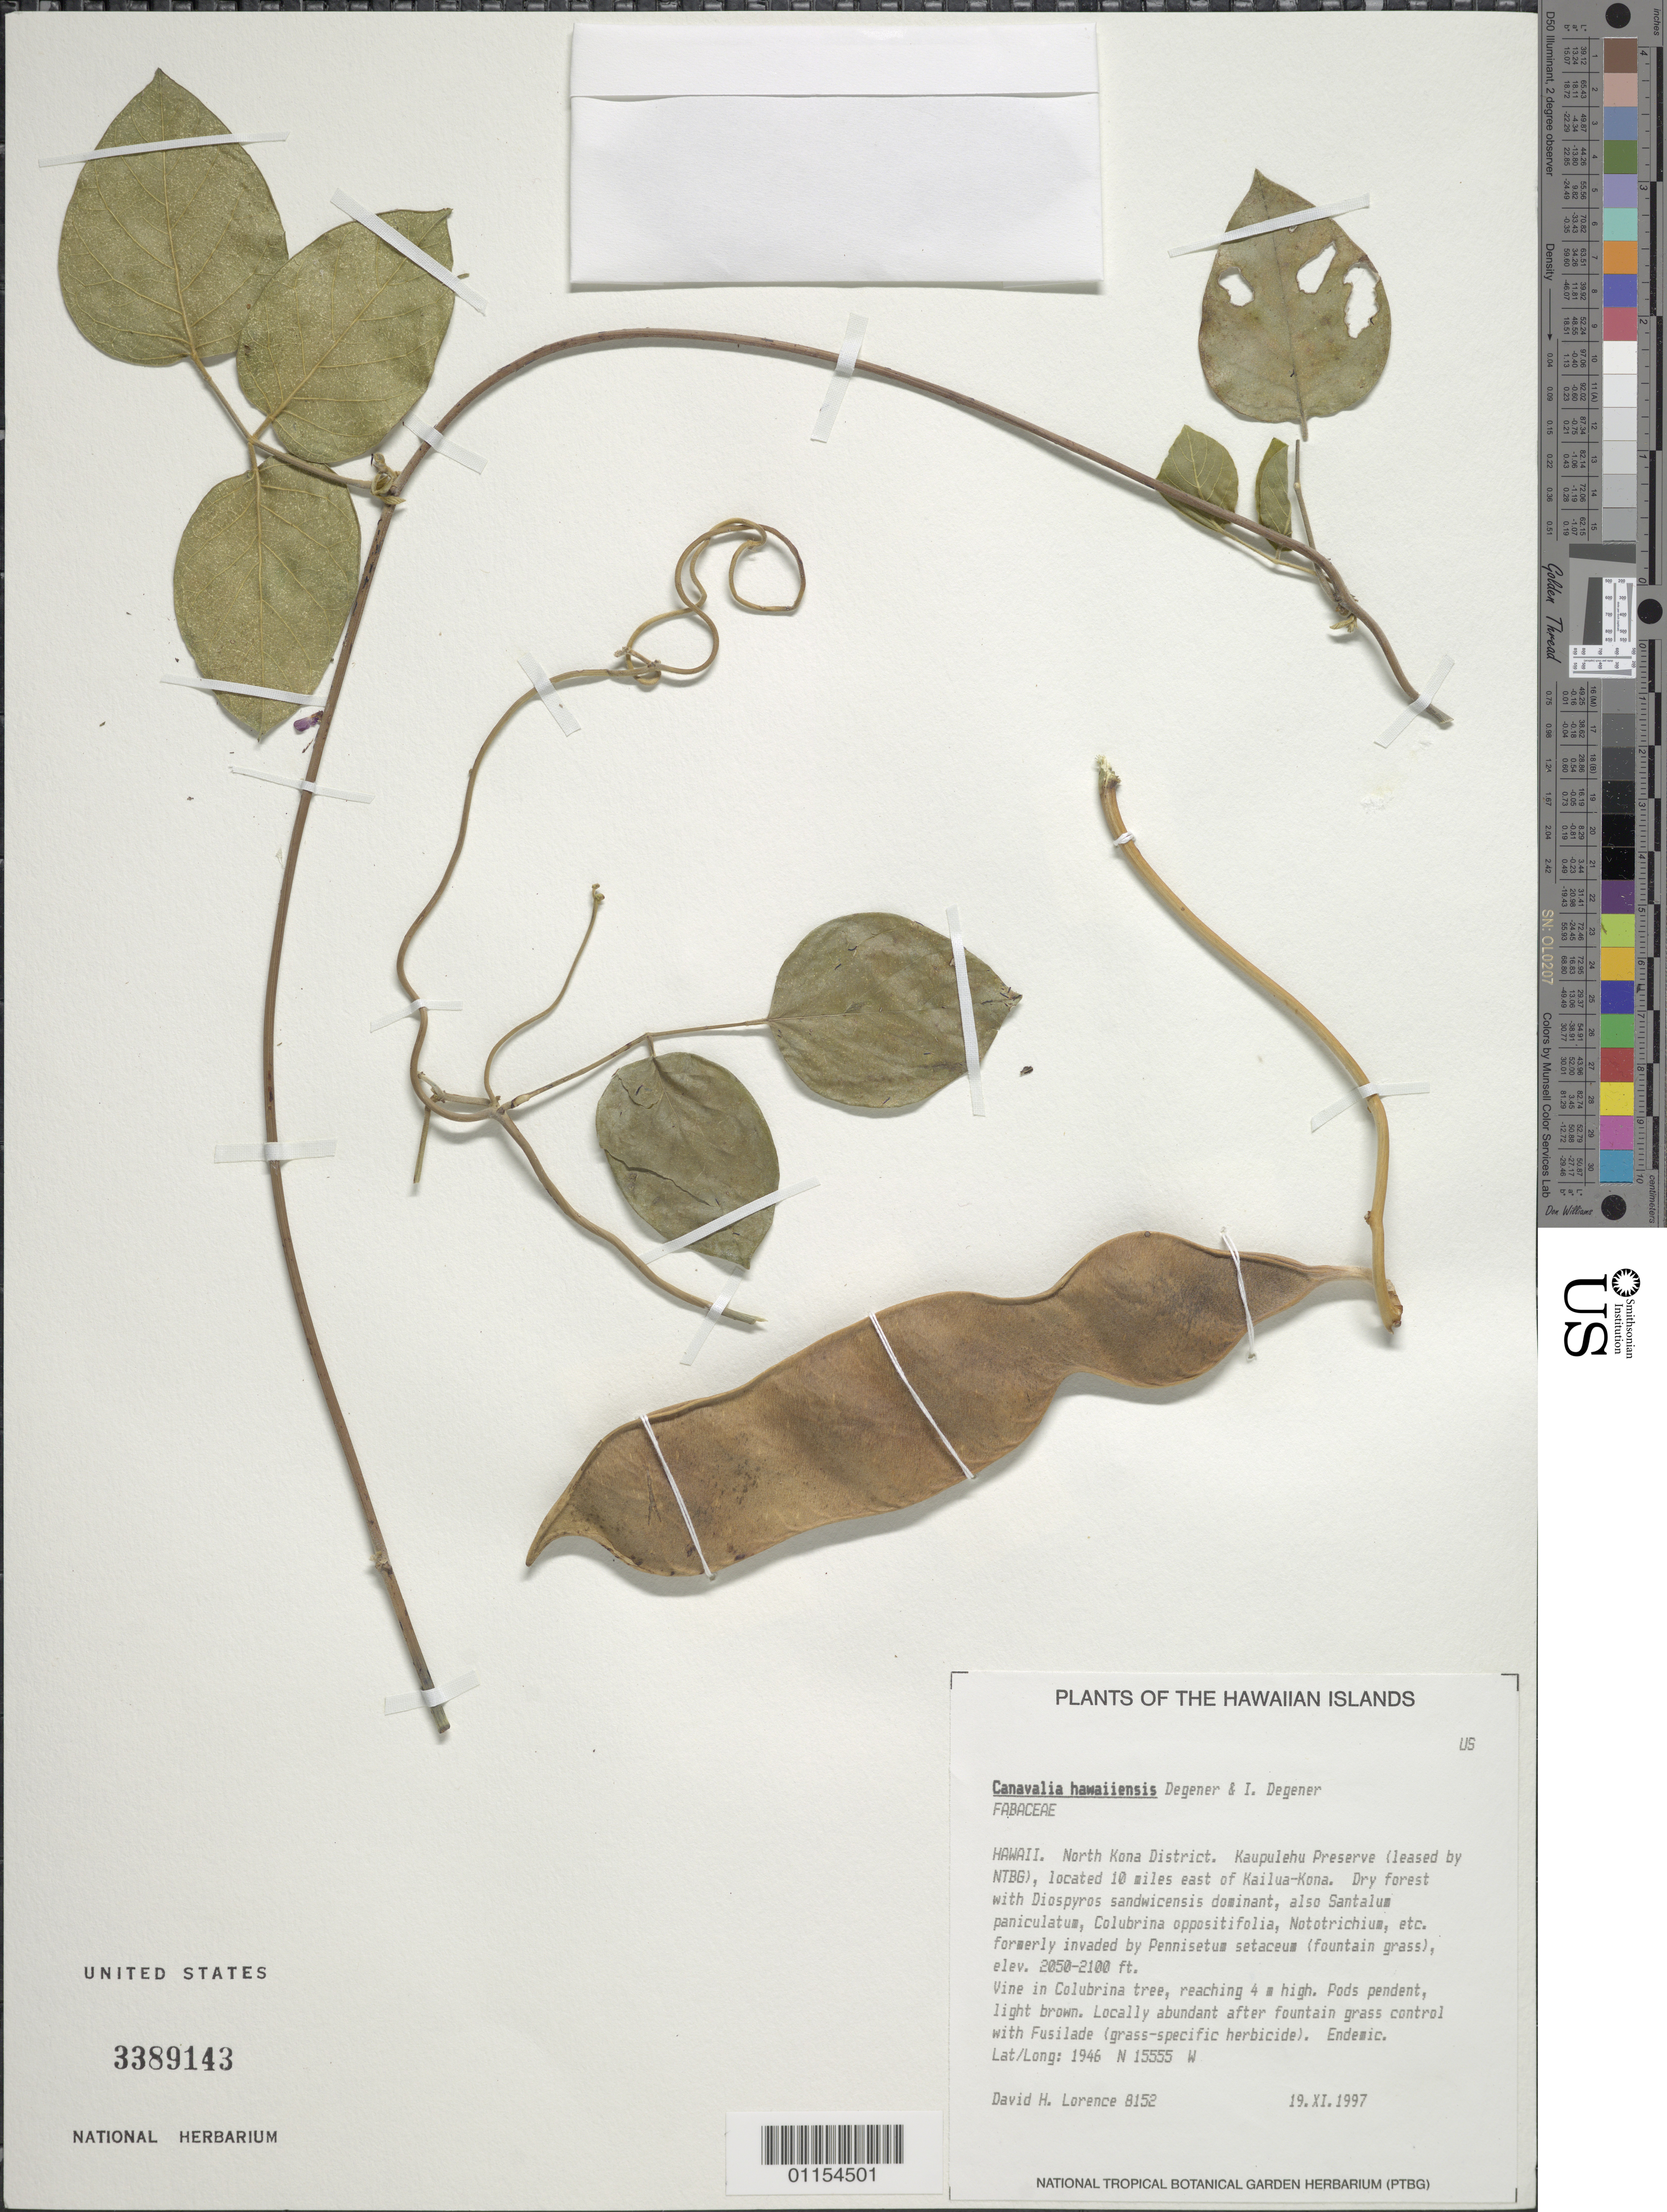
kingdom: Plantae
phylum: Tracheophyta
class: Magnoliopsida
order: Fabales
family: Fabaceae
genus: Canavalia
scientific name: Canavalia hawaiiensis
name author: O. Deg. & J.D. Sauer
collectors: D. Lorence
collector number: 8152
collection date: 1997-11-19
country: United States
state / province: Hawaii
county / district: Hawaii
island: Hawaii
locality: North Kona District, Kaupulehu Preserve, located 10 miles E of Kailua-Kona.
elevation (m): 625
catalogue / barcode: US 3389143